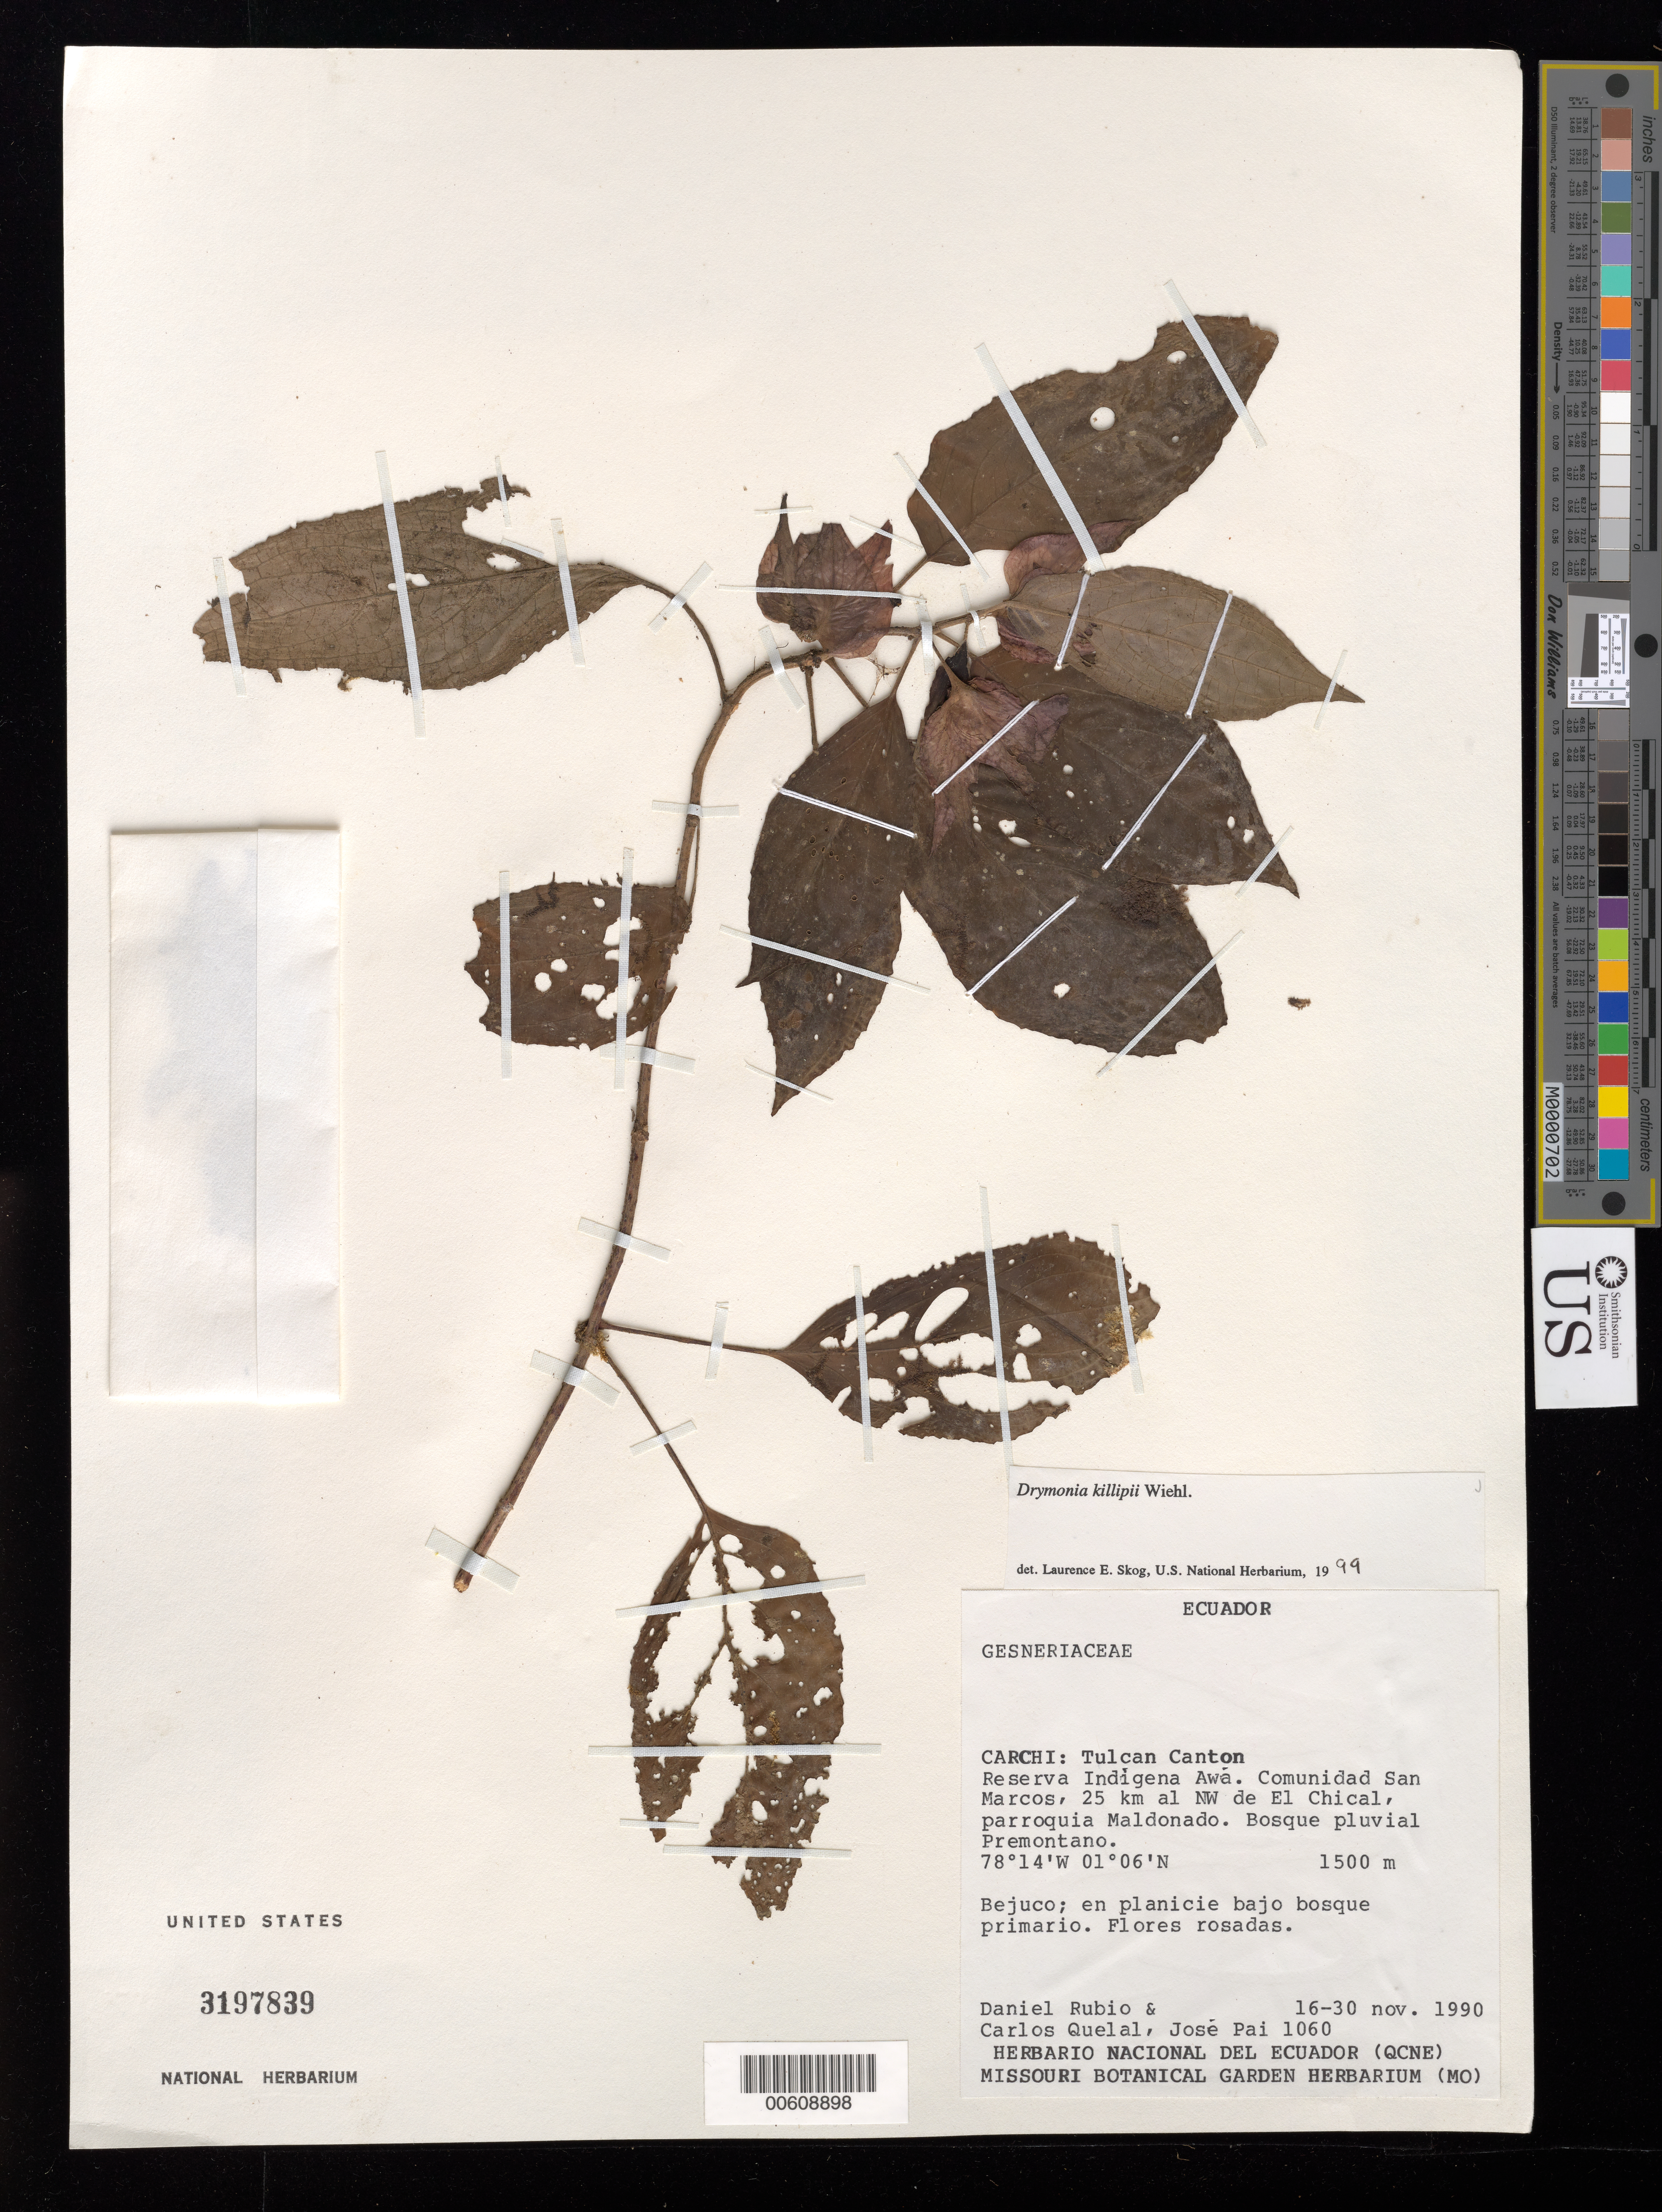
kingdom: Plantae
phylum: Tracheophyta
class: Magnoliopsida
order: Lamiales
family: Gesneriaceae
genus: Drymonia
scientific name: Drymonia killipii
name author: Wiehler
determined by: Clark, J. L., (SEL), The Marie Selby Botanical Garden (UNITED STATES)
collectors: D. Rubio, C. Quelal & J. Pai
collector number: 1060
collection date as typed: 16-30 Nov 1990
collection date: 1990-11-16/1990-11-30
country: Ecuador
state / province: Carchi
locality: Tulcan Canton, Reserva Indígena Awá, comunidad San Marcos, 25 km al NW de El Chical, parroquia Maldonado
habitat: Bosque pluvial premontano, en planicie bajo bosque primario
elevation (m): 1500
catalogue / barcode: US 3197839